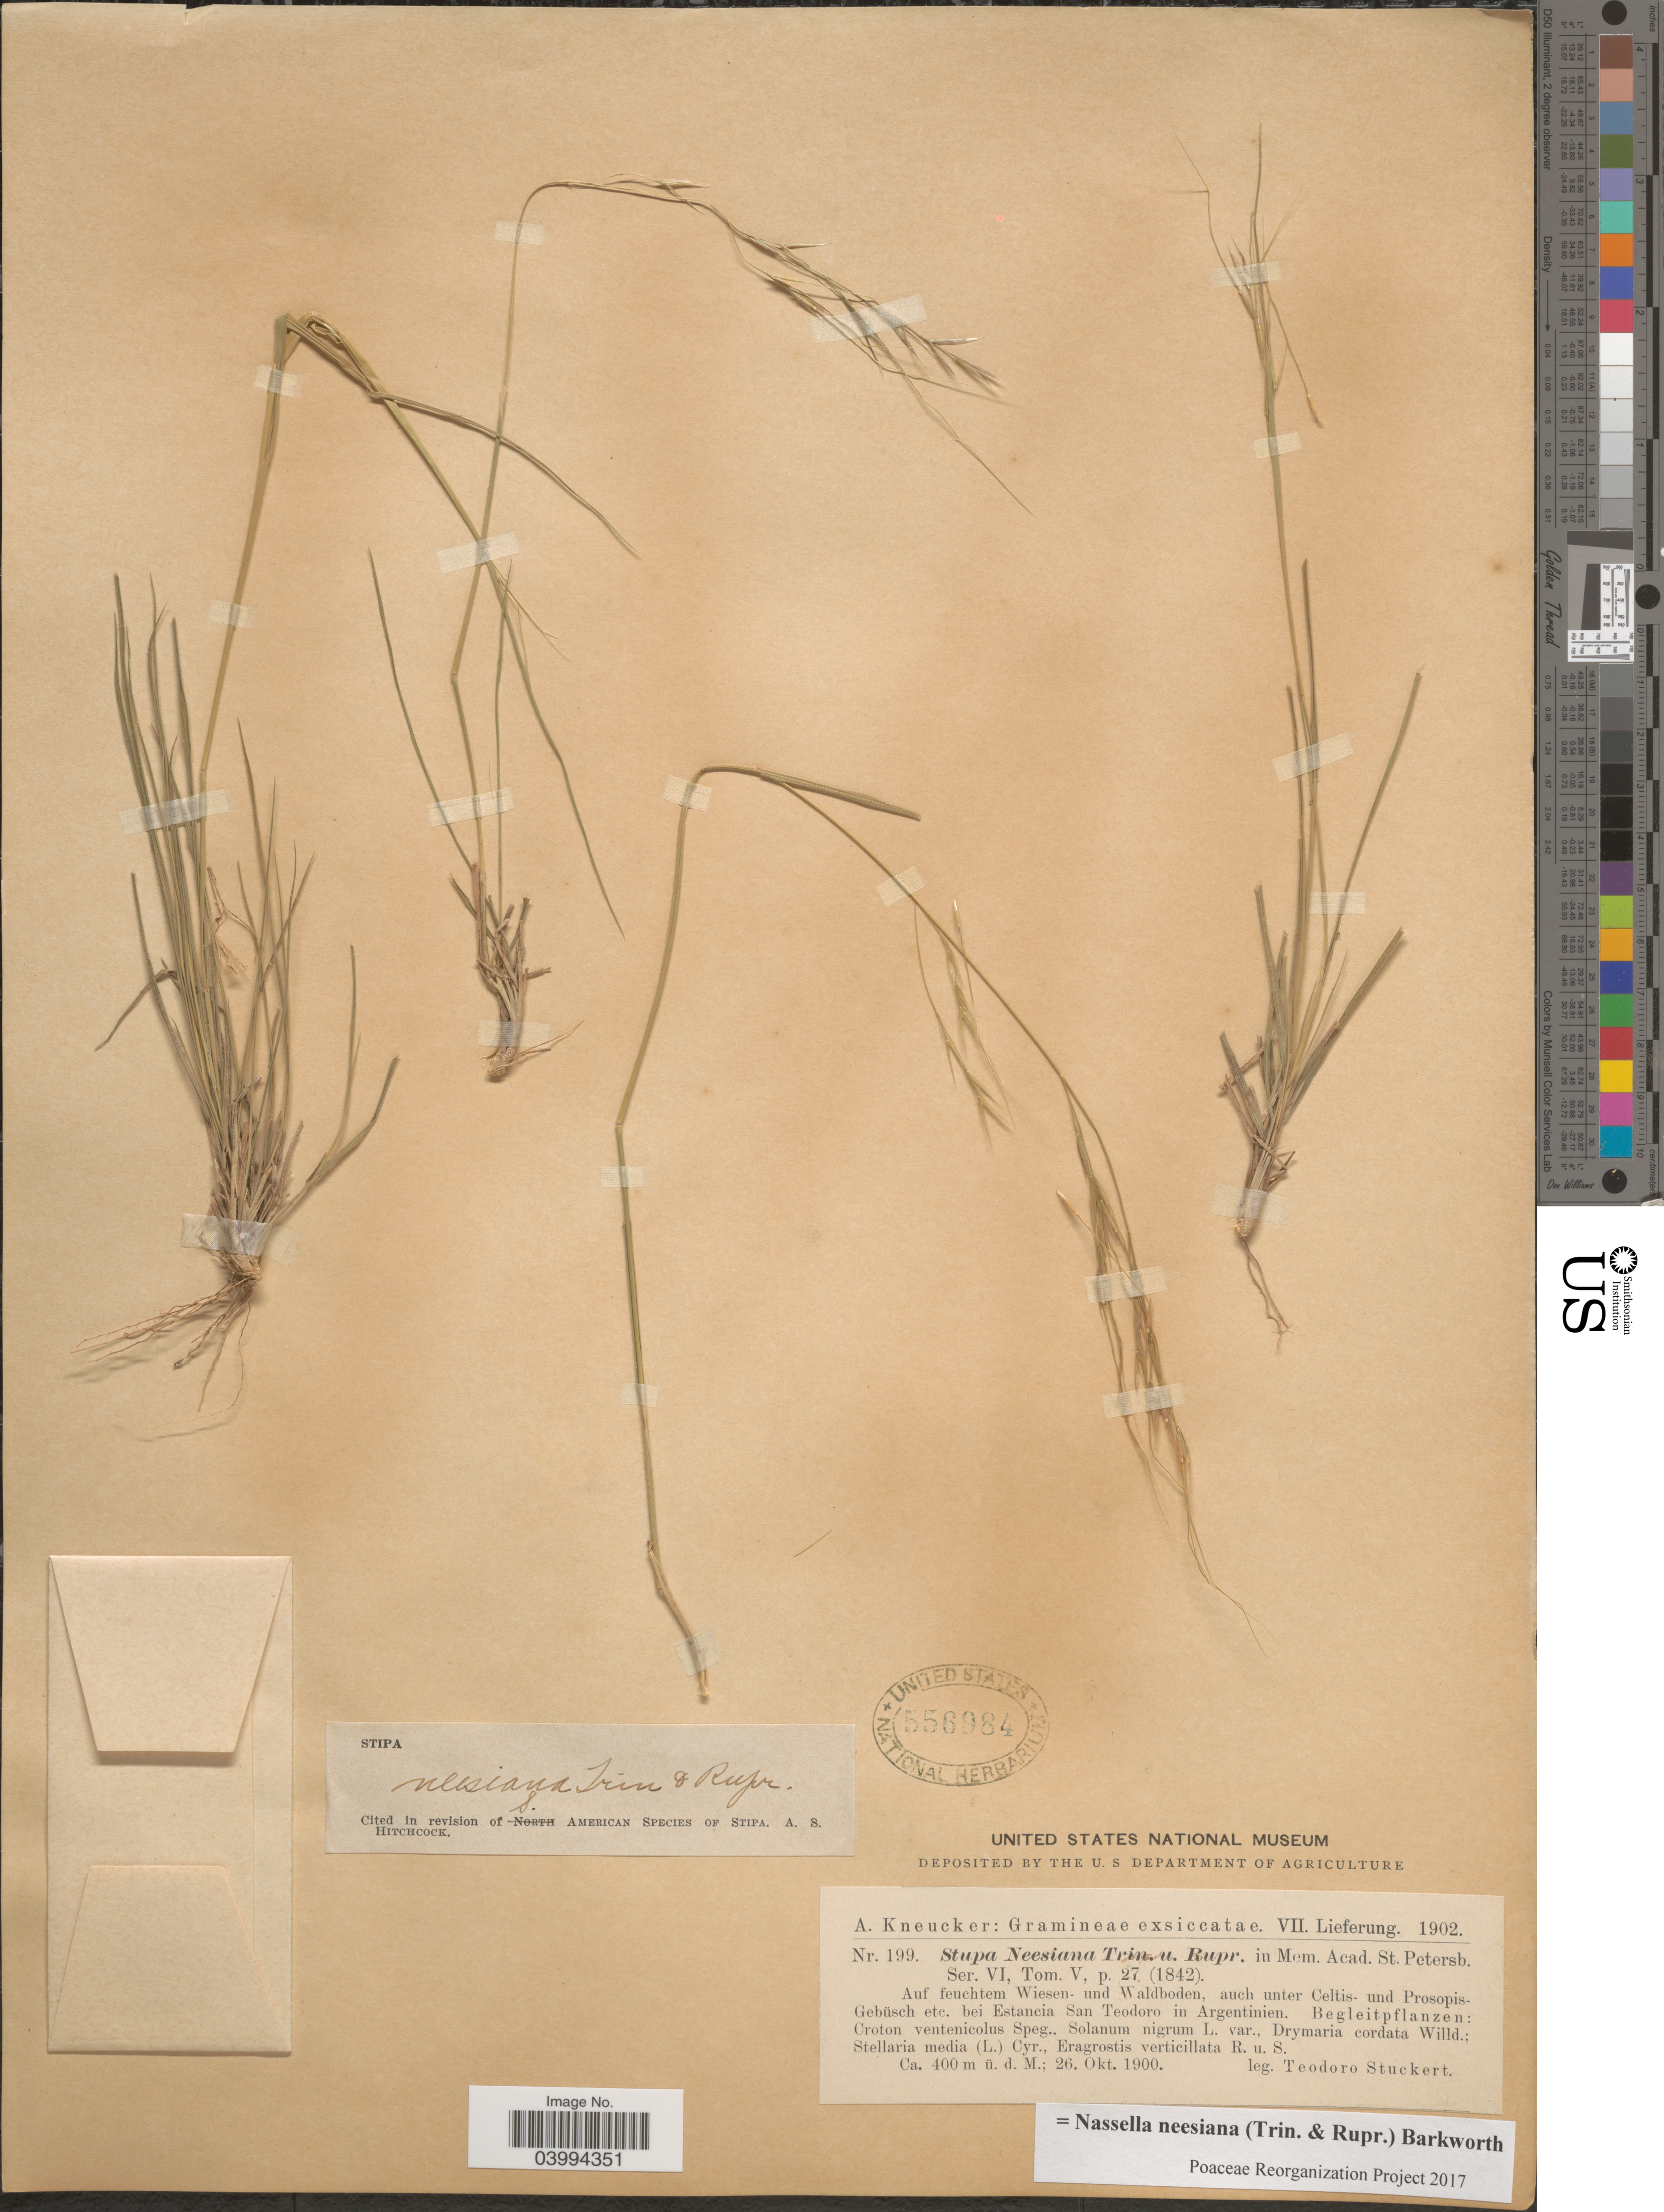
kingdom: Plantae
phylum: Tracheophyta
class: Liliopsida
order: Poales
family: Poaceae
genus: Nassella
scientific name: Nassella neesiana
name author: (Trin. & Rupr.) Barkworth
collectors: T. Stuckert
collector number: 199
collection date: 1900-10-26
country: Argentina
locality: Auf feuchtem Wiesen- und Waldboden, auch unter Celtis- und Prosopis-Gebüsch etc. bei Estancia San Teodoro in Argentinien.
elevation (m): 400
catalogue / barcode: US 556984